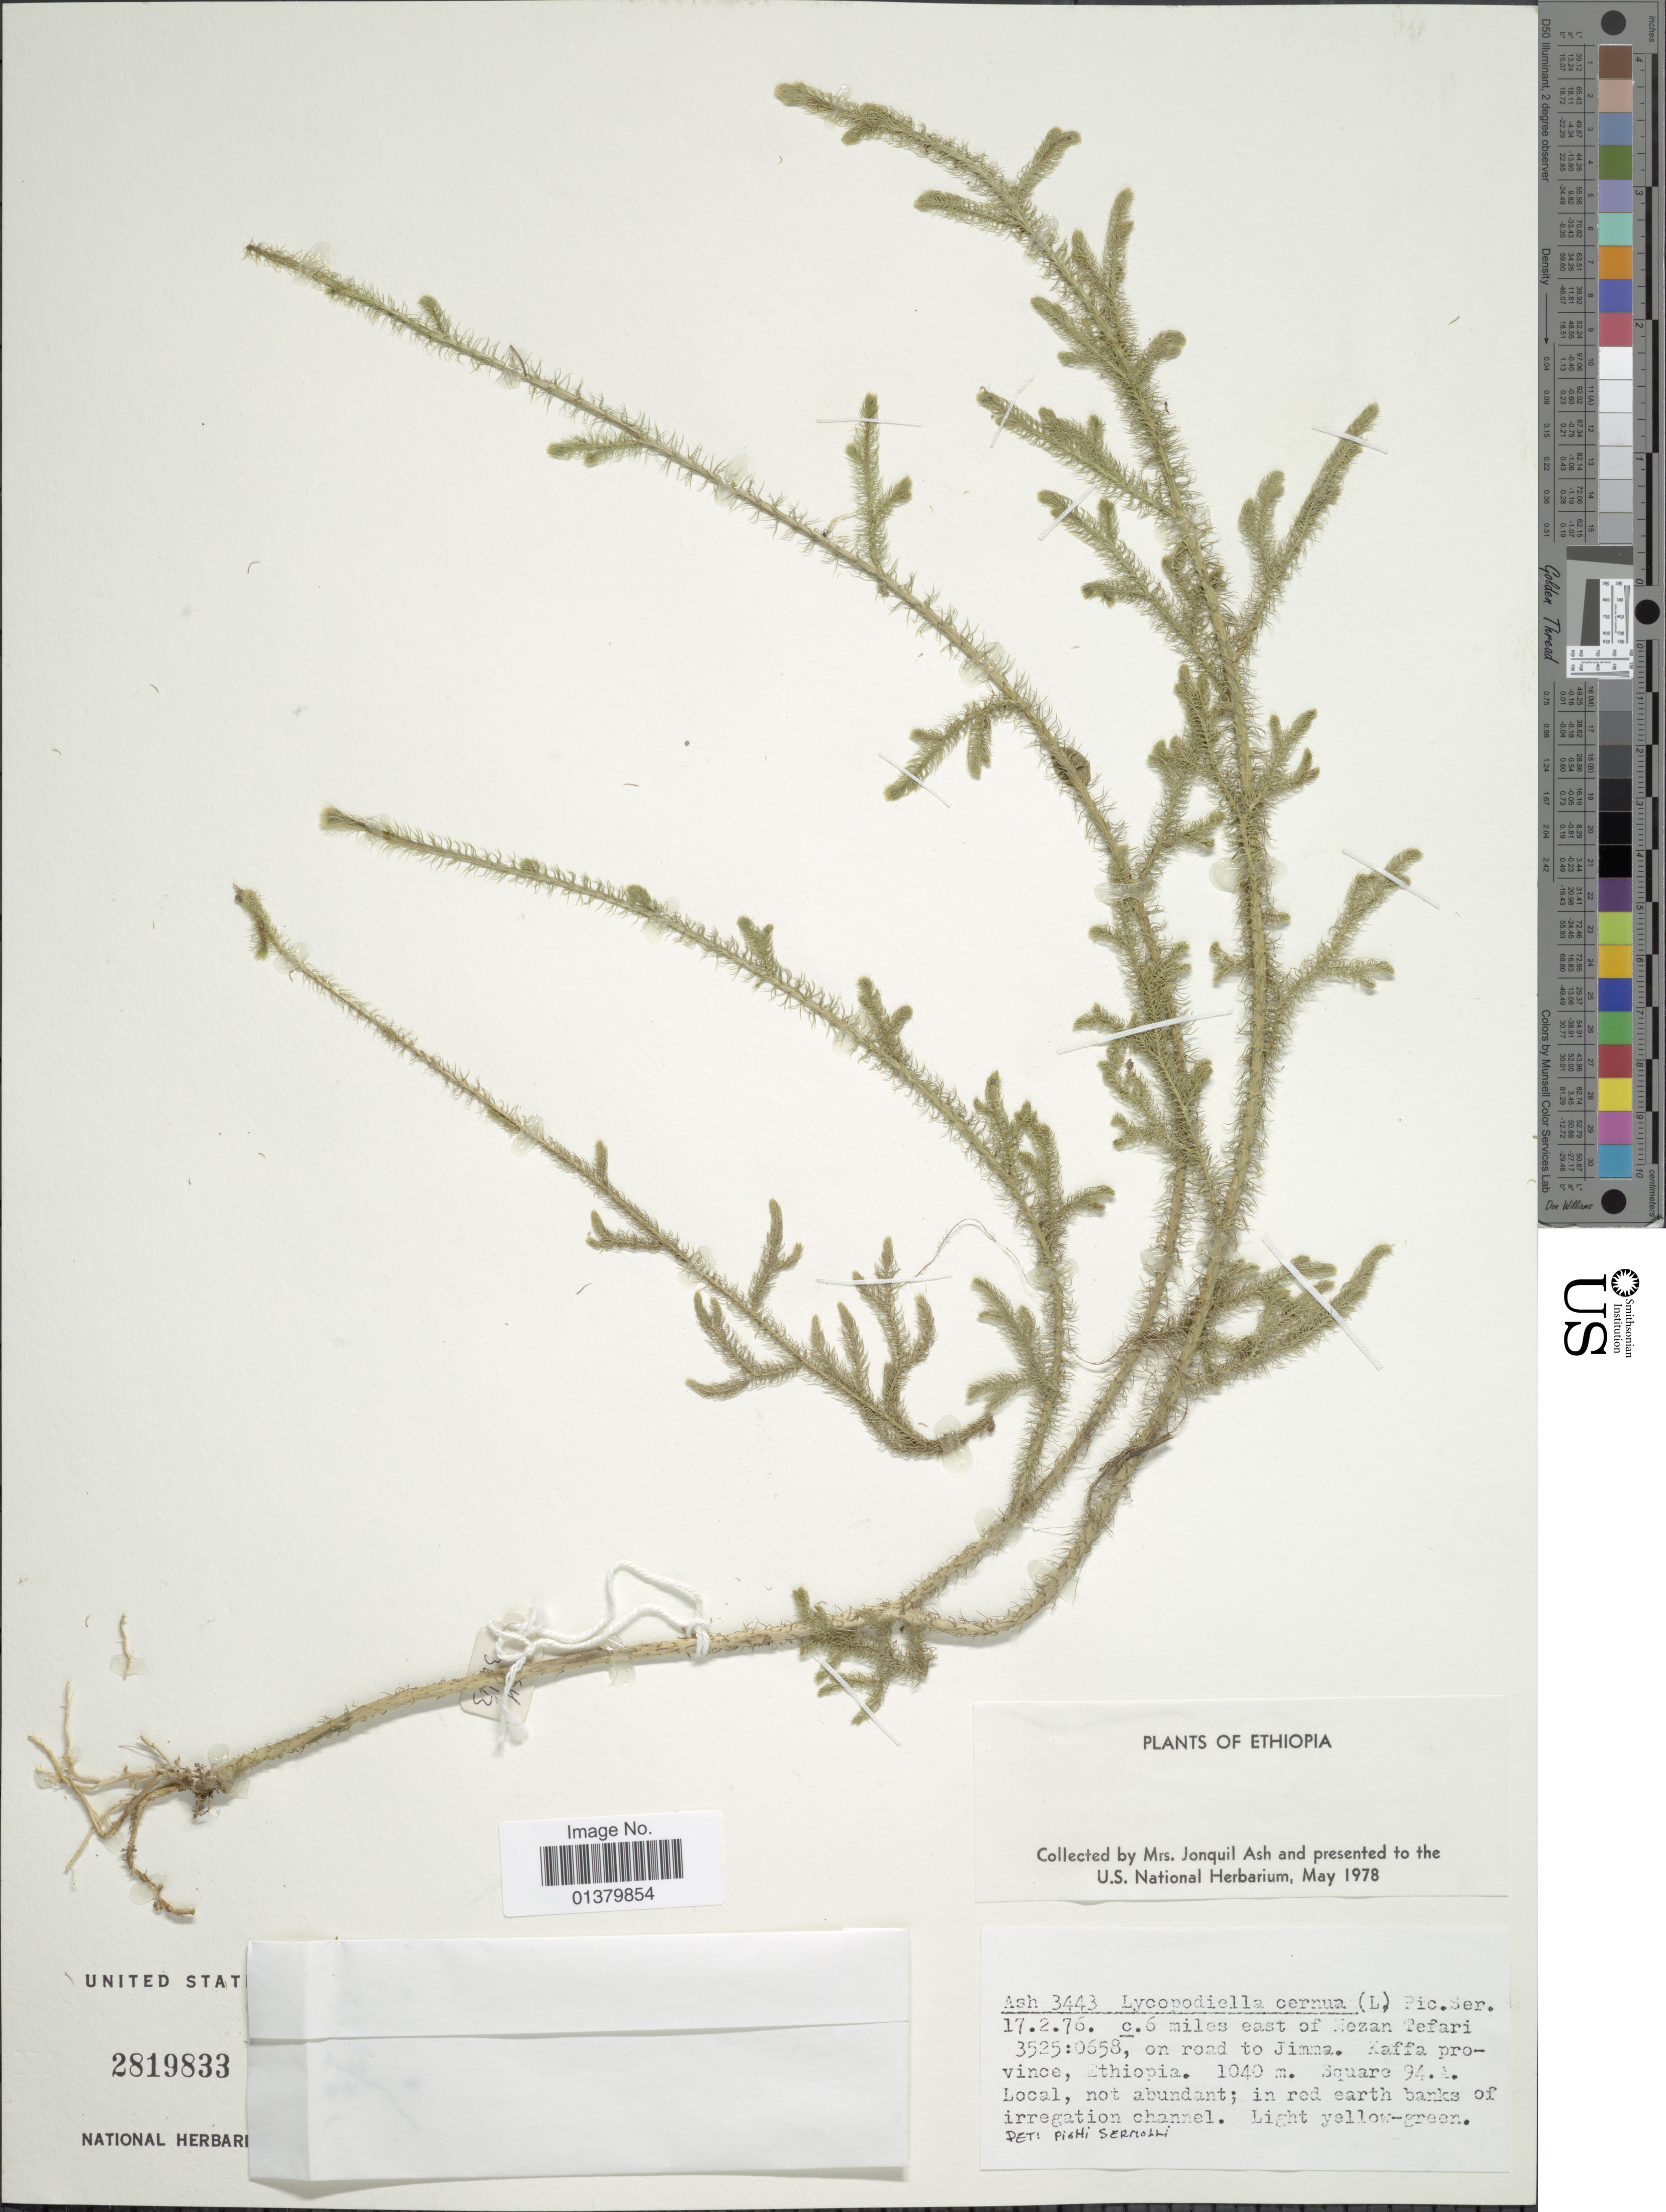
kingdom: Plantae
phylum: Tracheophyta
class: Lycopodiopsida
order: Lycopodiales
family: Lycopodiaceae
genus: Palhinhaea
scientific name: Palhinhaea cernua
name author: (L.) Vasc. & Franco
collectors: J. Ash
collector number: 3443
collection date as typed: Transcribed d/m/y: 17/2/76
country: Ethiopia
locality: C. 6 miles east of Mezan Tefari 3525:0658, on road to Jimma, Kaffa province,Ethiopia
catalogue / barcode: US 2819833